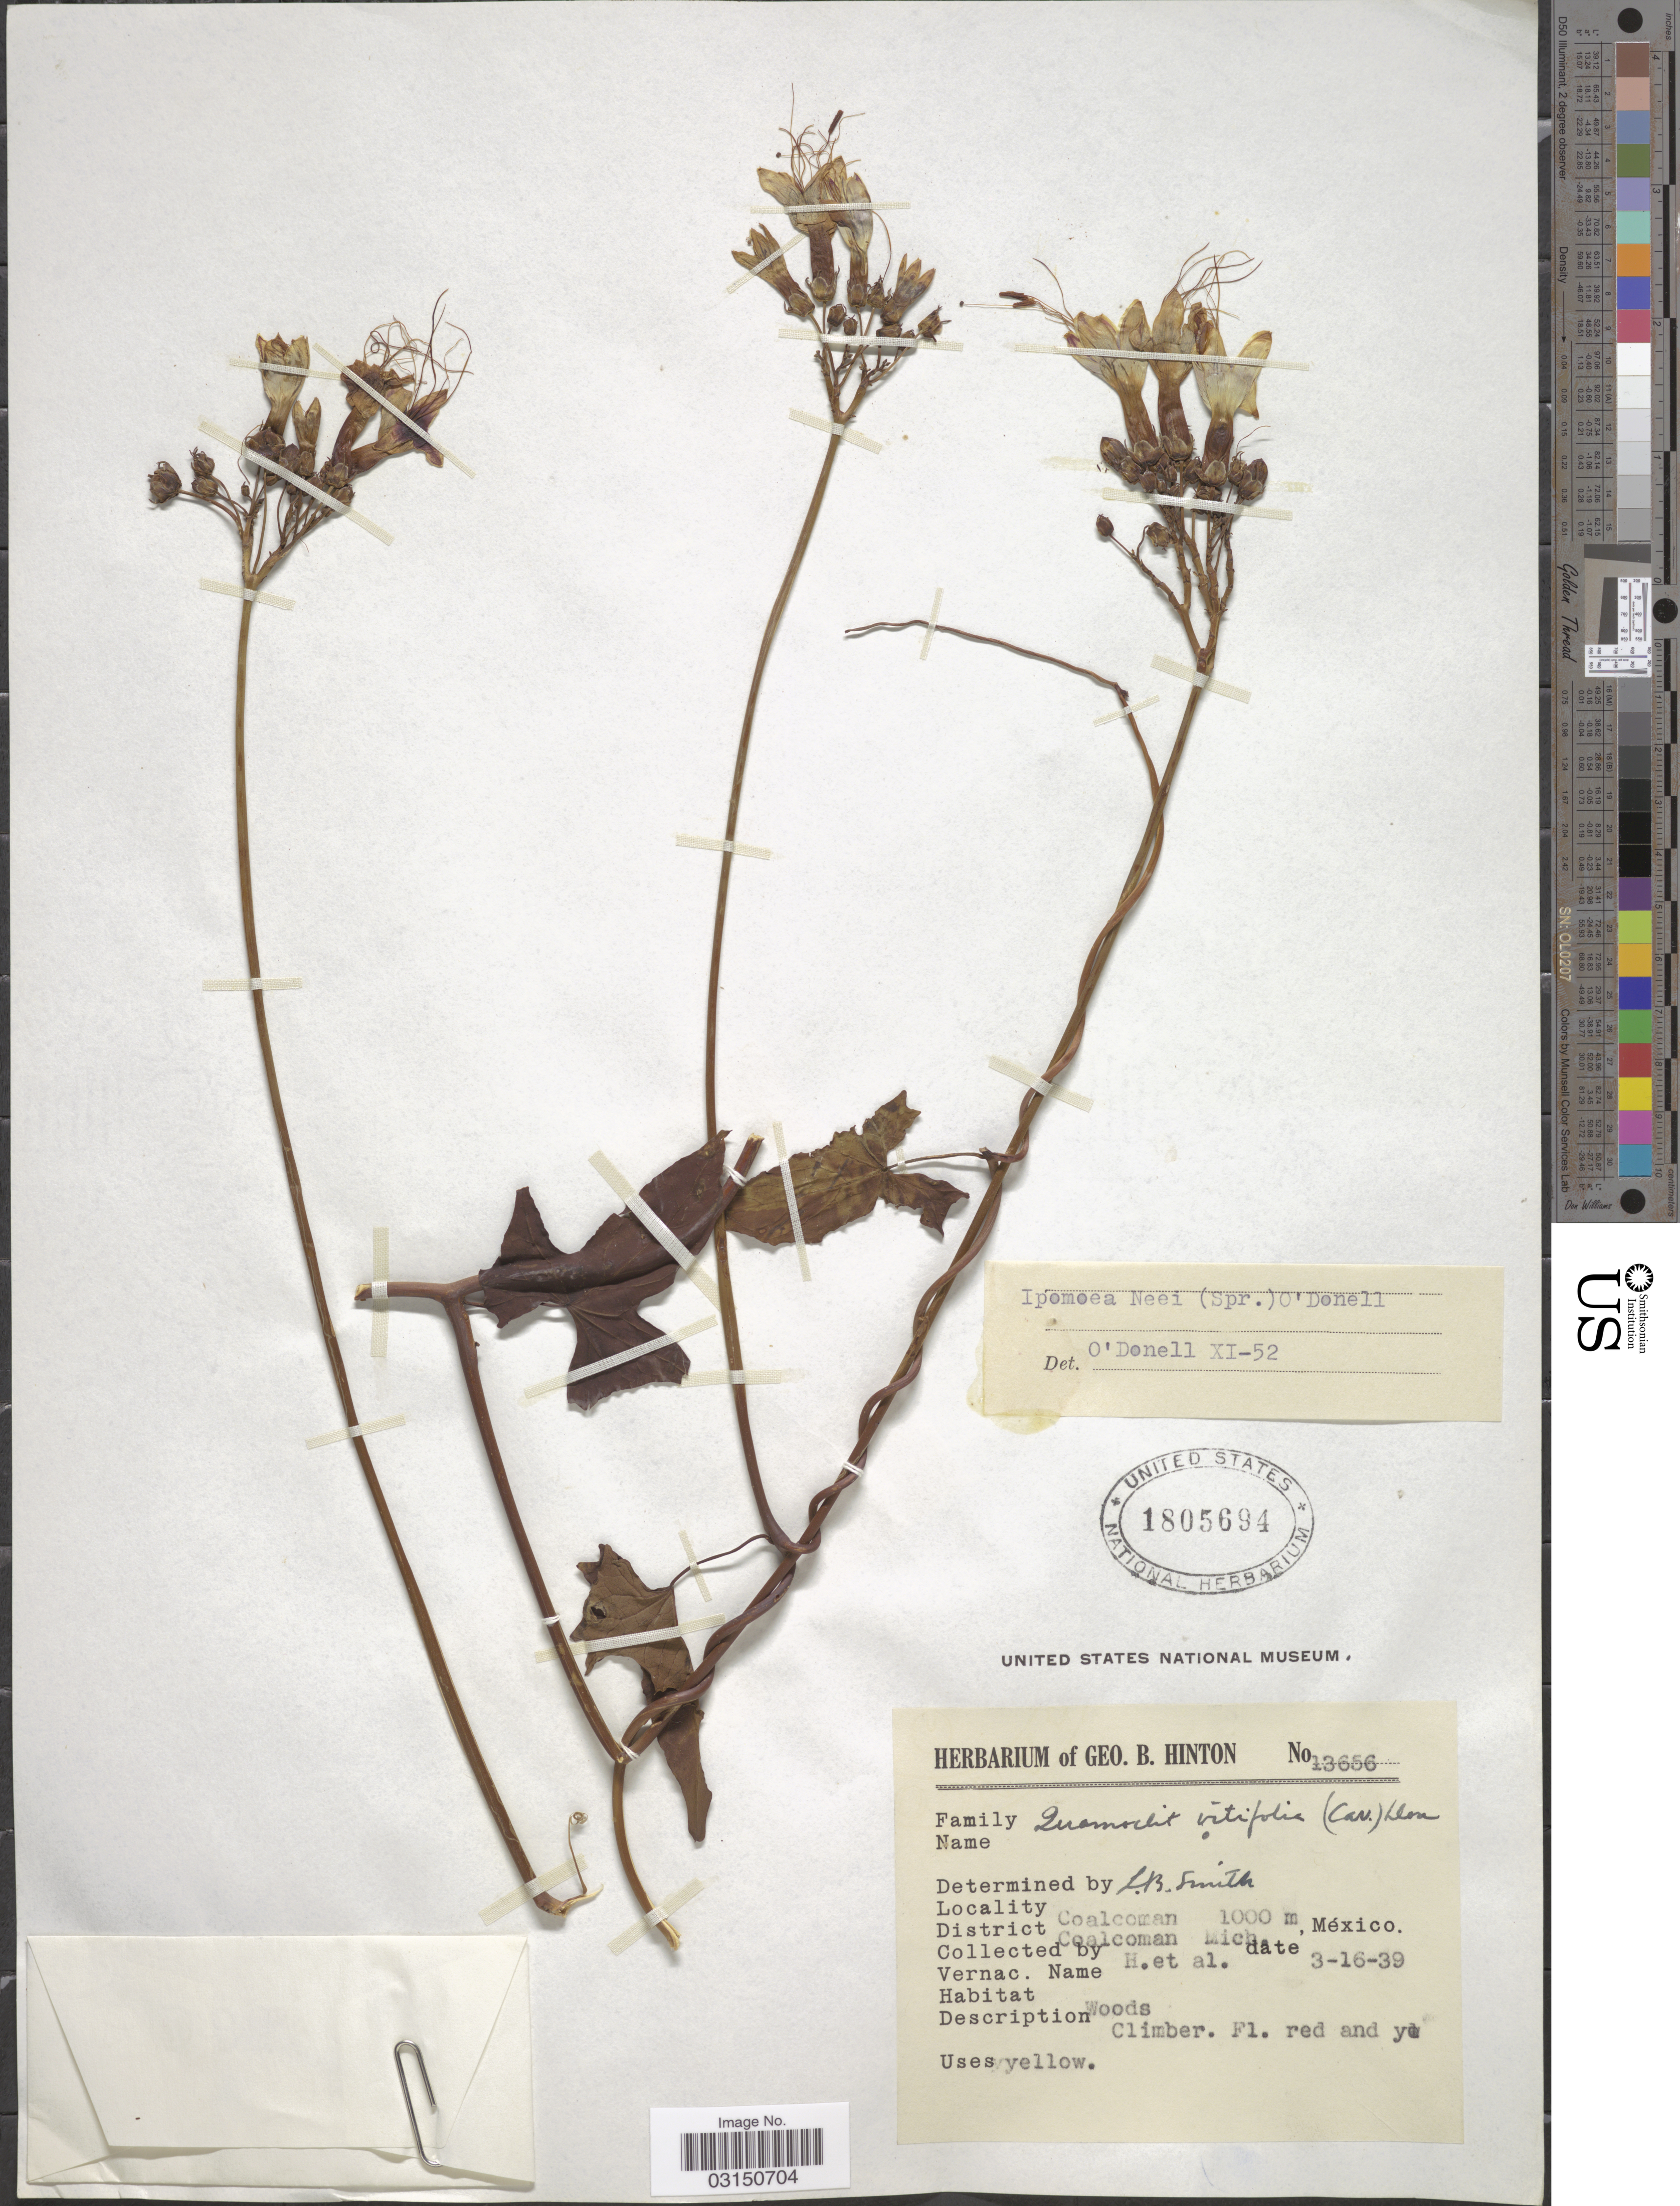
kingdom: Plantae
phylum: Tracheophyta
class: Magnoliopsida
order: Solanales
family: Convolvulaceae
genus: Ipomoea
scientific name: Ipomoea neei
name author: (Spreng.) O'Donell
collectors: G. B. Hinton & et al.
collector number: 13656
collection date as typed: Transcribed d/m/y: 16/3/39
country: Mexico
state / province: Michoacán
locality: Coalcoman. District Coalcoman.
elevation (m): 1000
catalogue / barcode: US 1805694